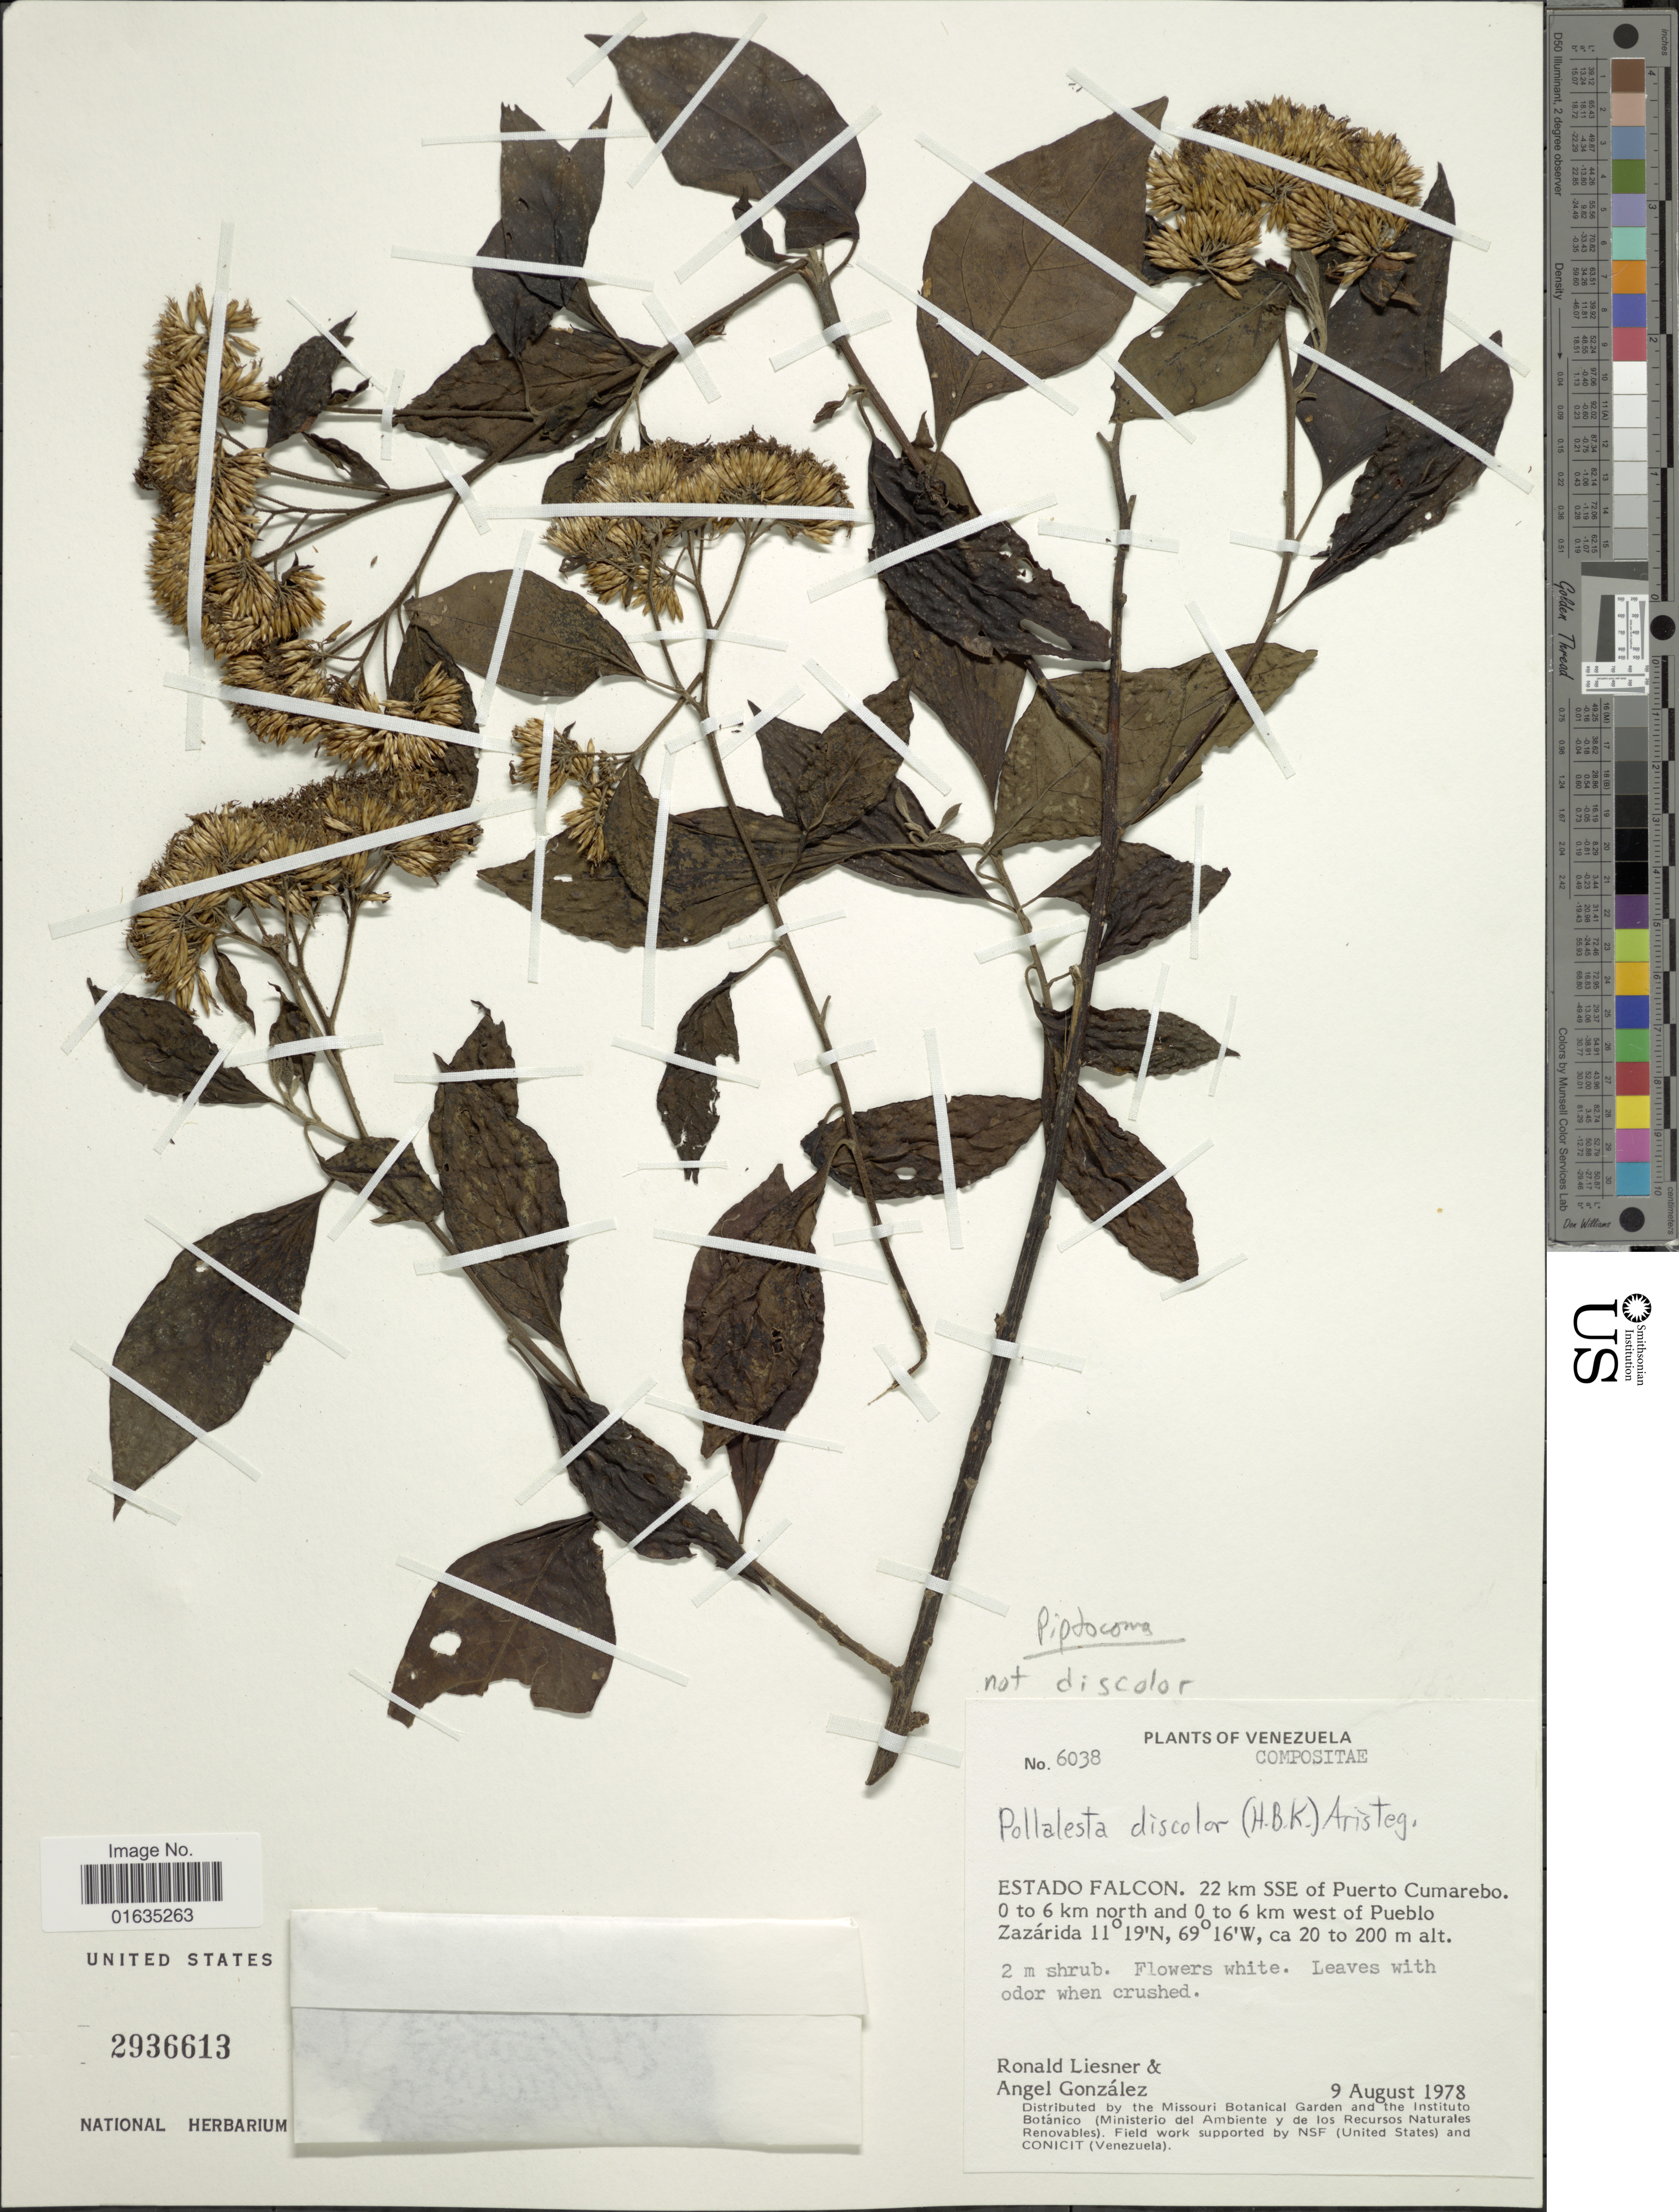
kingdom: Plantae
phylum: Tracheophyta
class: Magnoliopsida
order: Asterales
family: Asteraceae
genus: Piptocoma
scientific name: Piptocoma sp.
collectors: R. L. Liesner & A. C. González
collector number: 6038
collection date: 1978-08-09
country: Venezuela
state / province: Falcón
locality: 22 km SSE of Puerto Cumarebo, 0 to 6 km north and 0 to 6 km west of Pueblo Zazarida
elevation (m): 20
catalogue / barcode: US 2936613